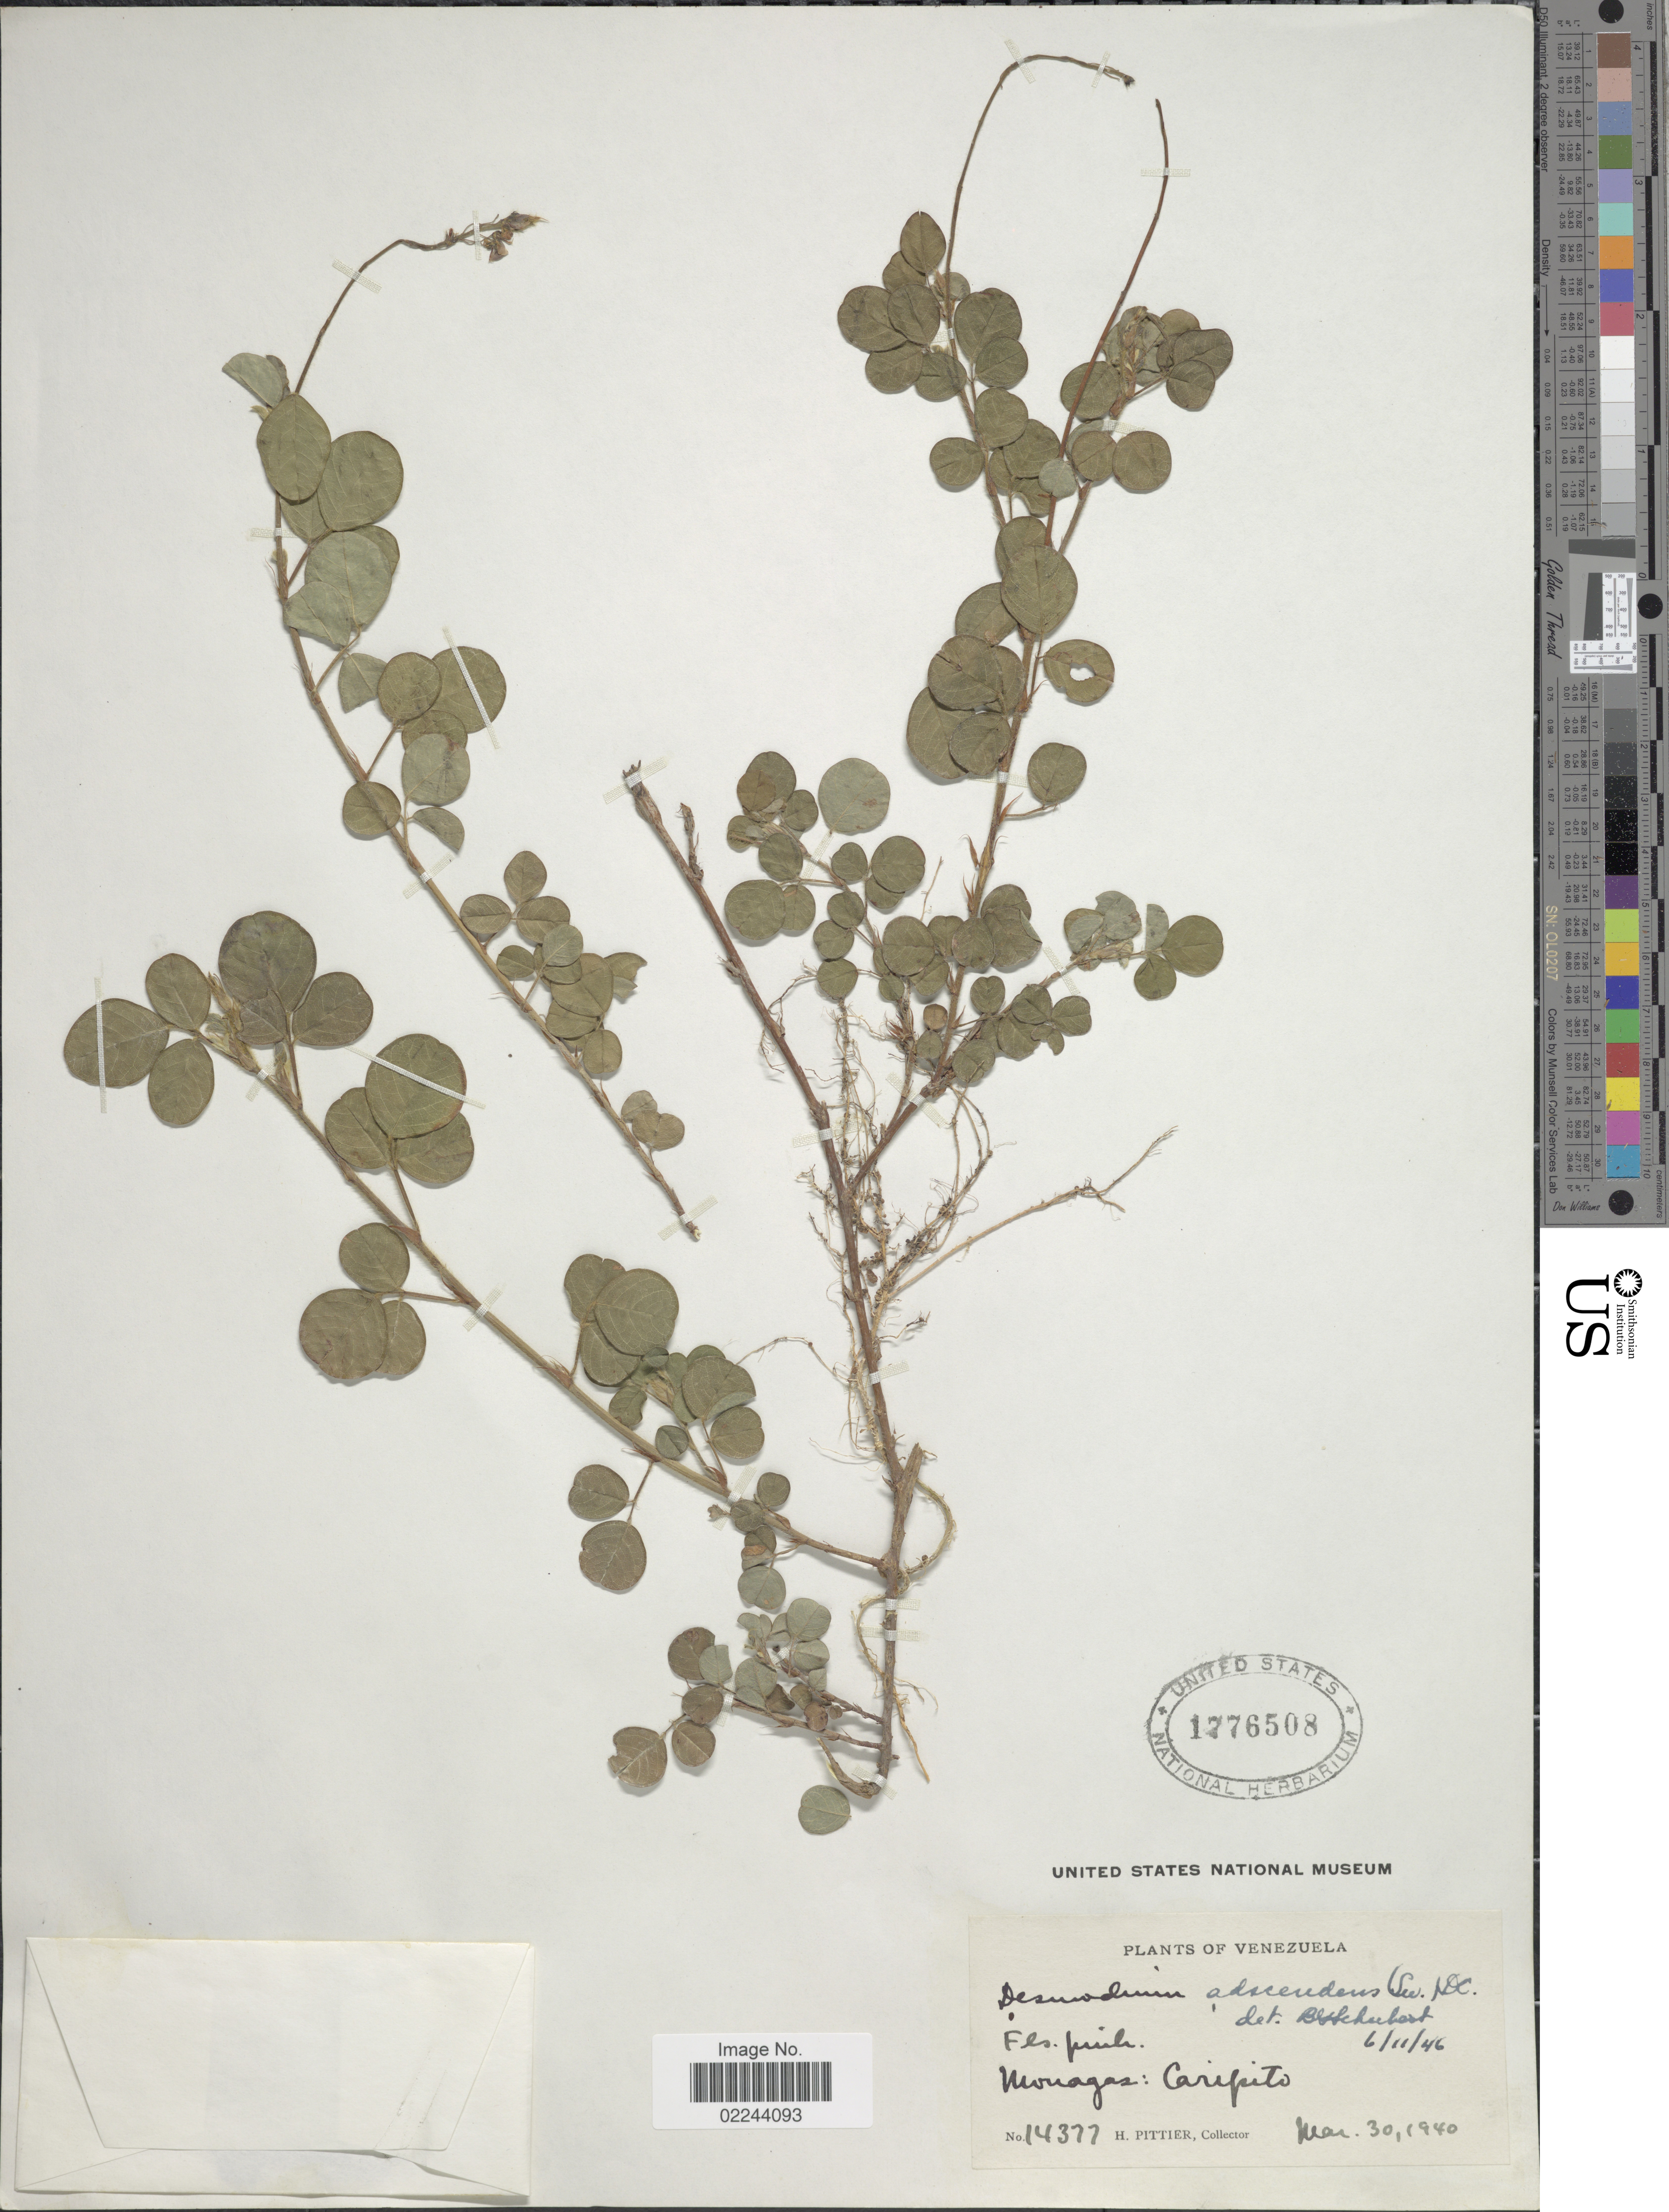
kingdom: Plantae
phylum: Tracheophyta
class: Magnoliopsida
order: Fabales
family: Fabaceae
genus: Grona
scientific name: Grona adscendens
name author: (Sw.) H. Ohashi & K. Ohashi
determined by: Strong, Mark T., (BOT), Smithsonian Institution - National Museum of Natural History (UNITED STATES)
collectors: H. F. Pittier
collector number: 14377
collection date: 1940-03-30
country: Venezuela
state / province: Monagas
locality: Caripito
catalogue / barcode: US 1776508